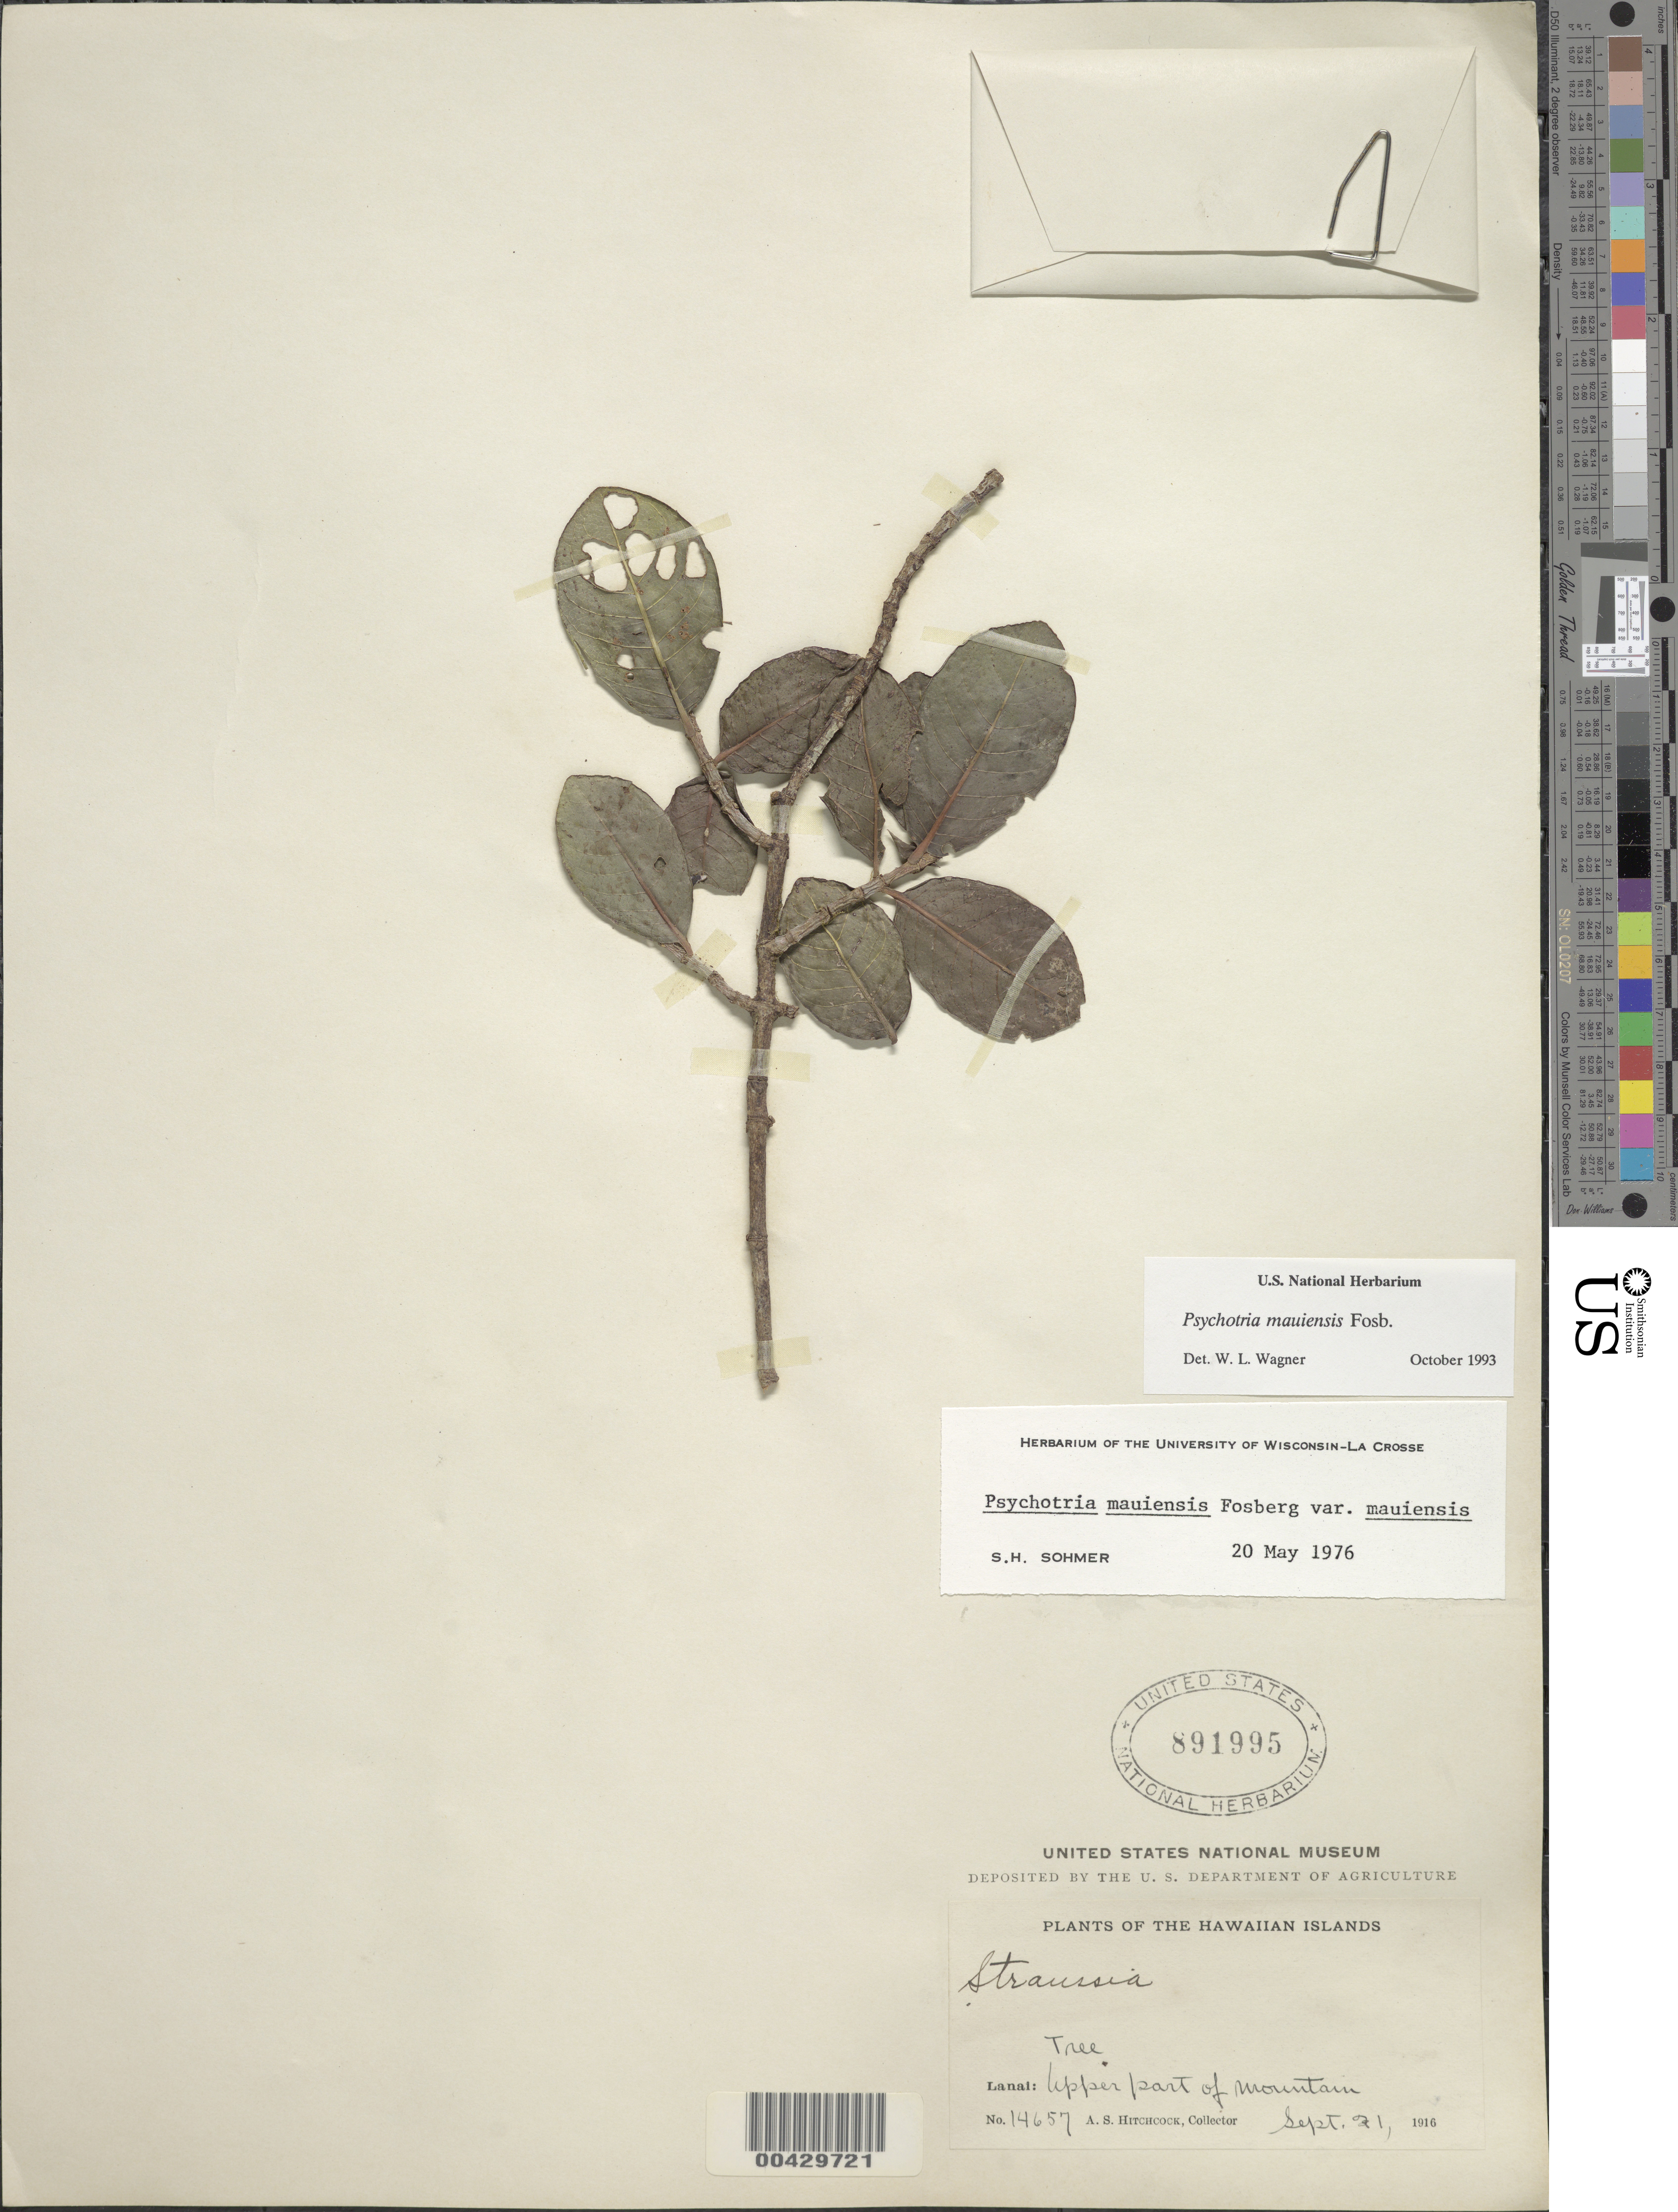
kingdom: Plantae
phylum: Tracheophyta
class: Magnoliopsida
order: Gentianales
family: Rubiaceae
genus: Psychotria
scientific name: Psychotria mauiensis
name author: Fosberg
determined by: Wagner, W. L., (BOT), Smithsonian Institution - National Museum of Natural History (UNITED STATES)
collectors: A. S. Hitchcock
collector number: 14657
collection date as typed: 21 Sep 1916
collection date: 1916-09-21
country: United States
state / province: Hawaii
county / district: Maui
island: Lana'i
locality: Upper part of mountain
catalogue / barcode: US 891995